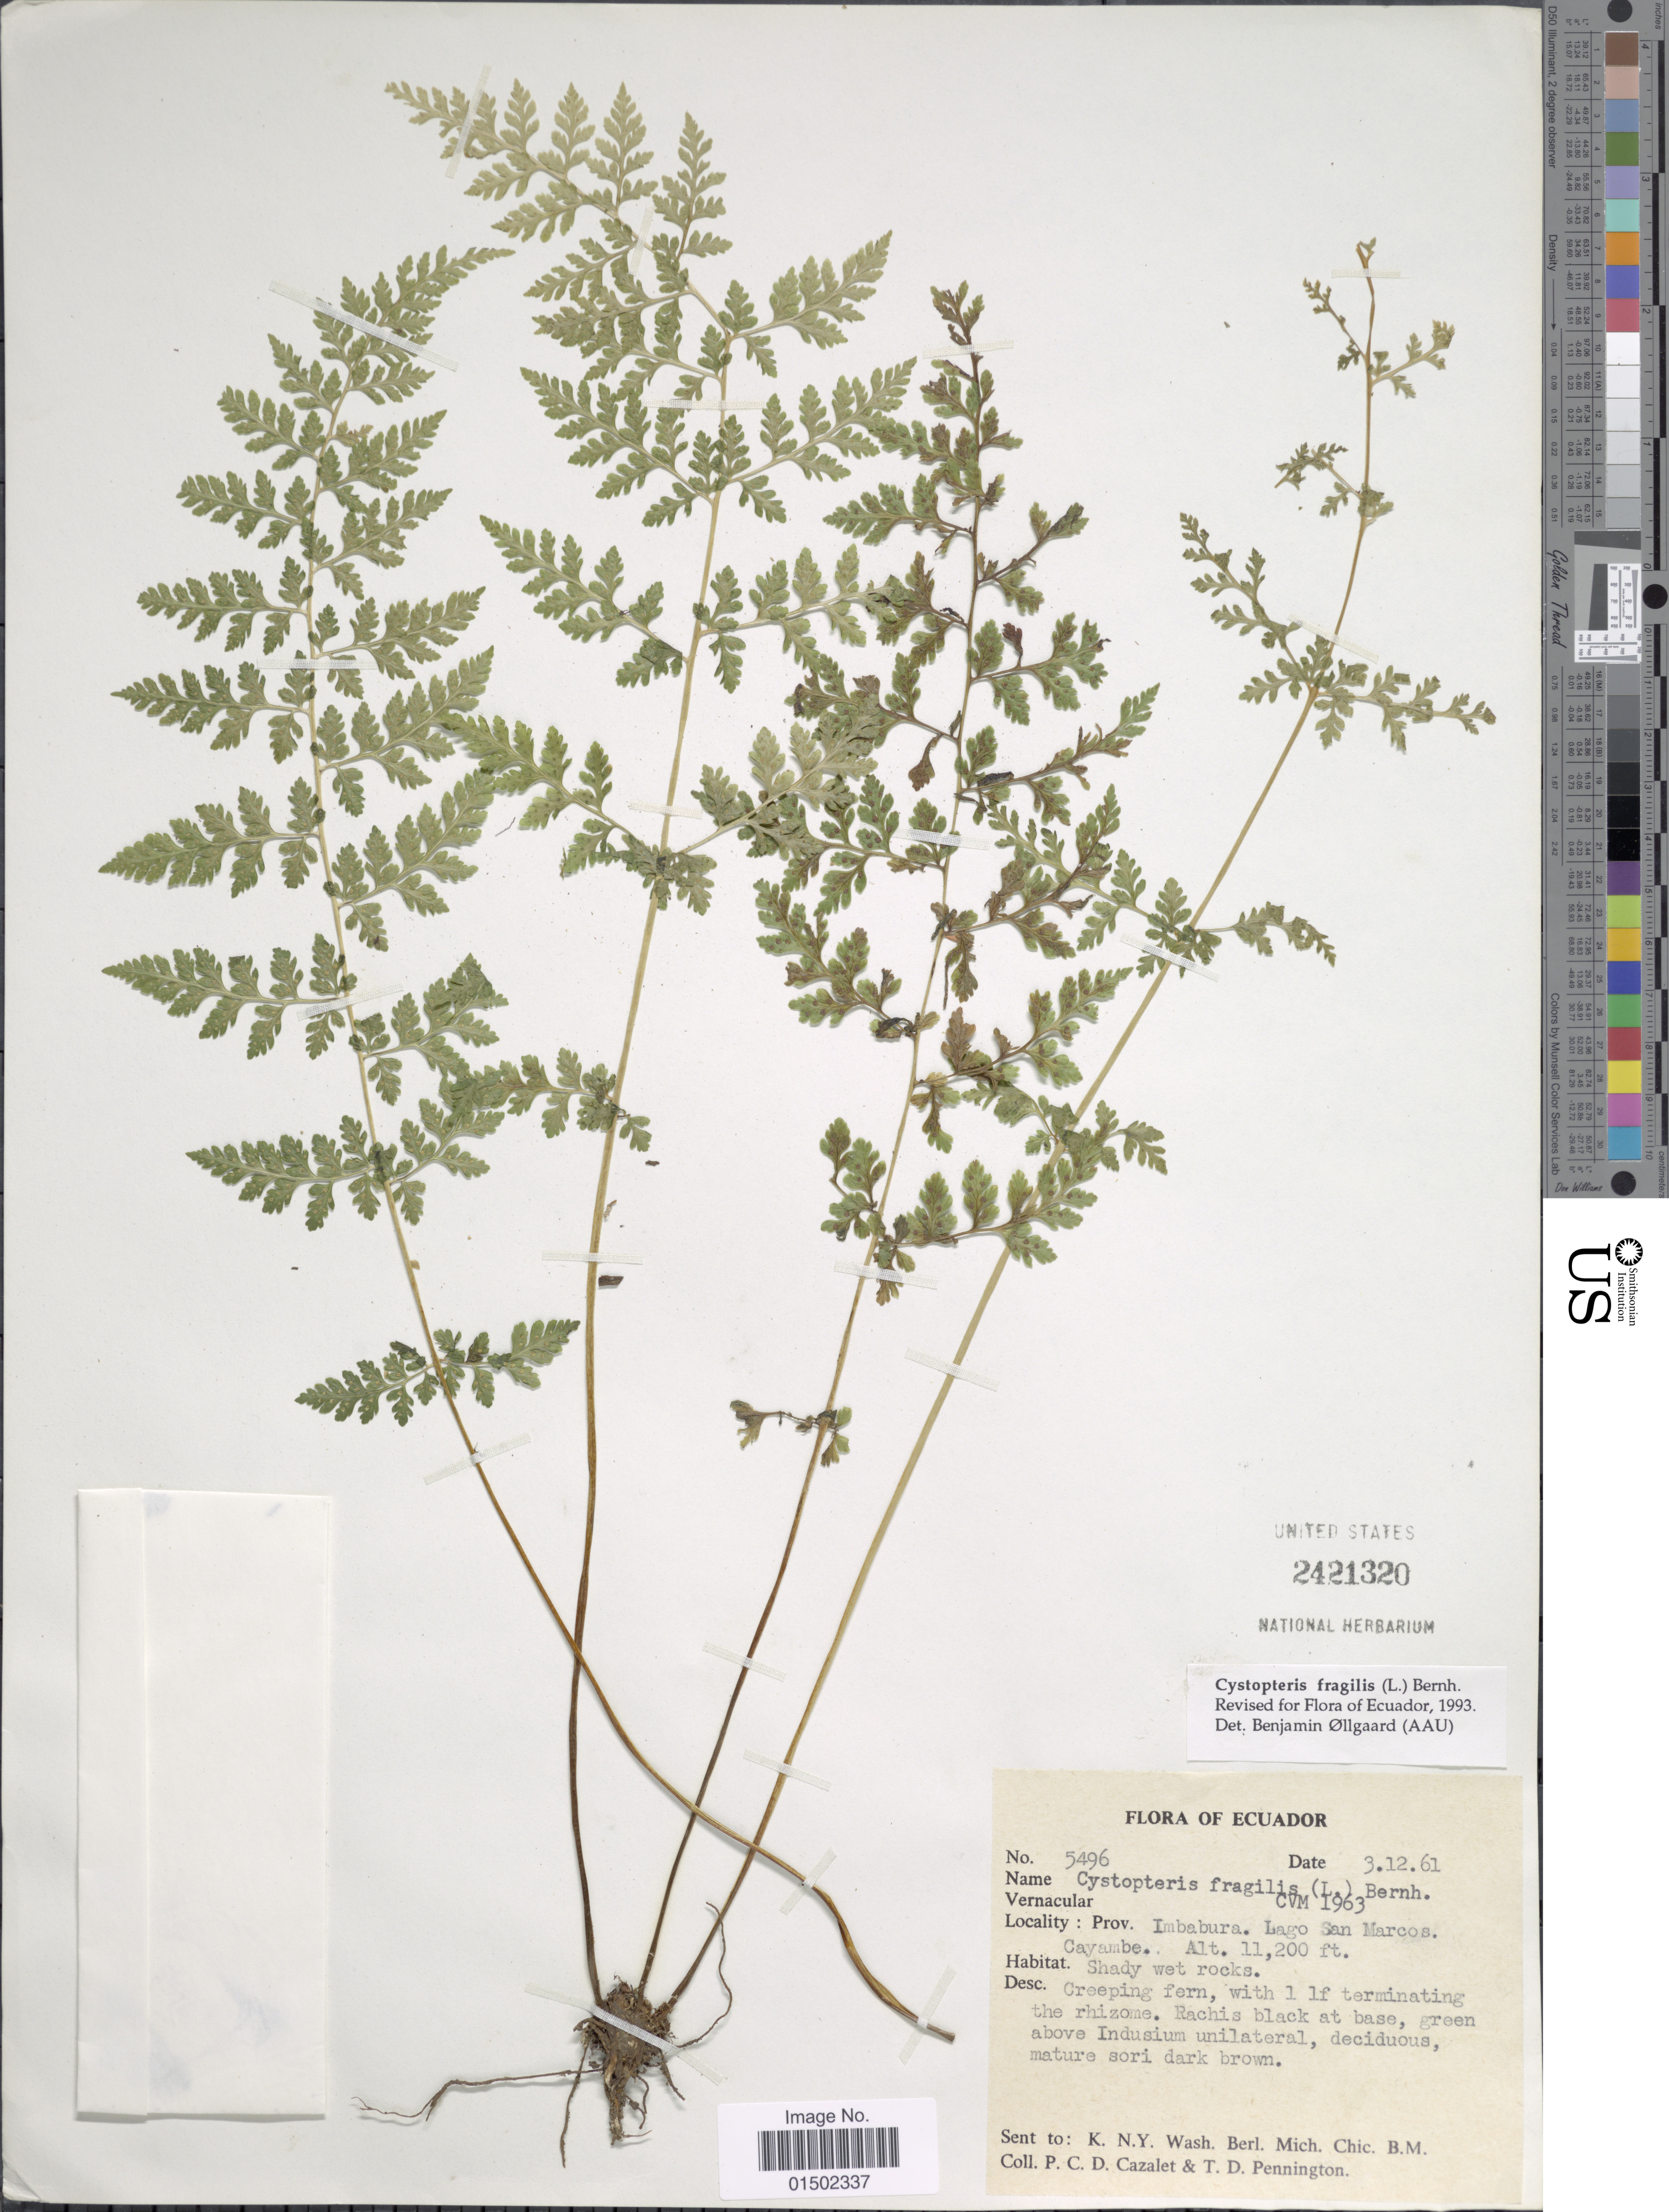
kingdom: Plantae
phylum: Tracheophyta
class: Polypodiopsida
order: Polypodiales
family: Cystopteridaceae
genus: Cystopteris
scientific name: Cystopteris fragilis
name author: (L.) Bernh.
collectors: P. C. D. Cazalet & T. D. Pennington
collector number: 5496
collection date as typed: Transcribed d/m/y: 3/12/61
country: Ecuador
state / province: Imbabura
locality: Lago San Marcos. Gayambe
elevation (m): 3414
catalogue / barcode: US 2421320